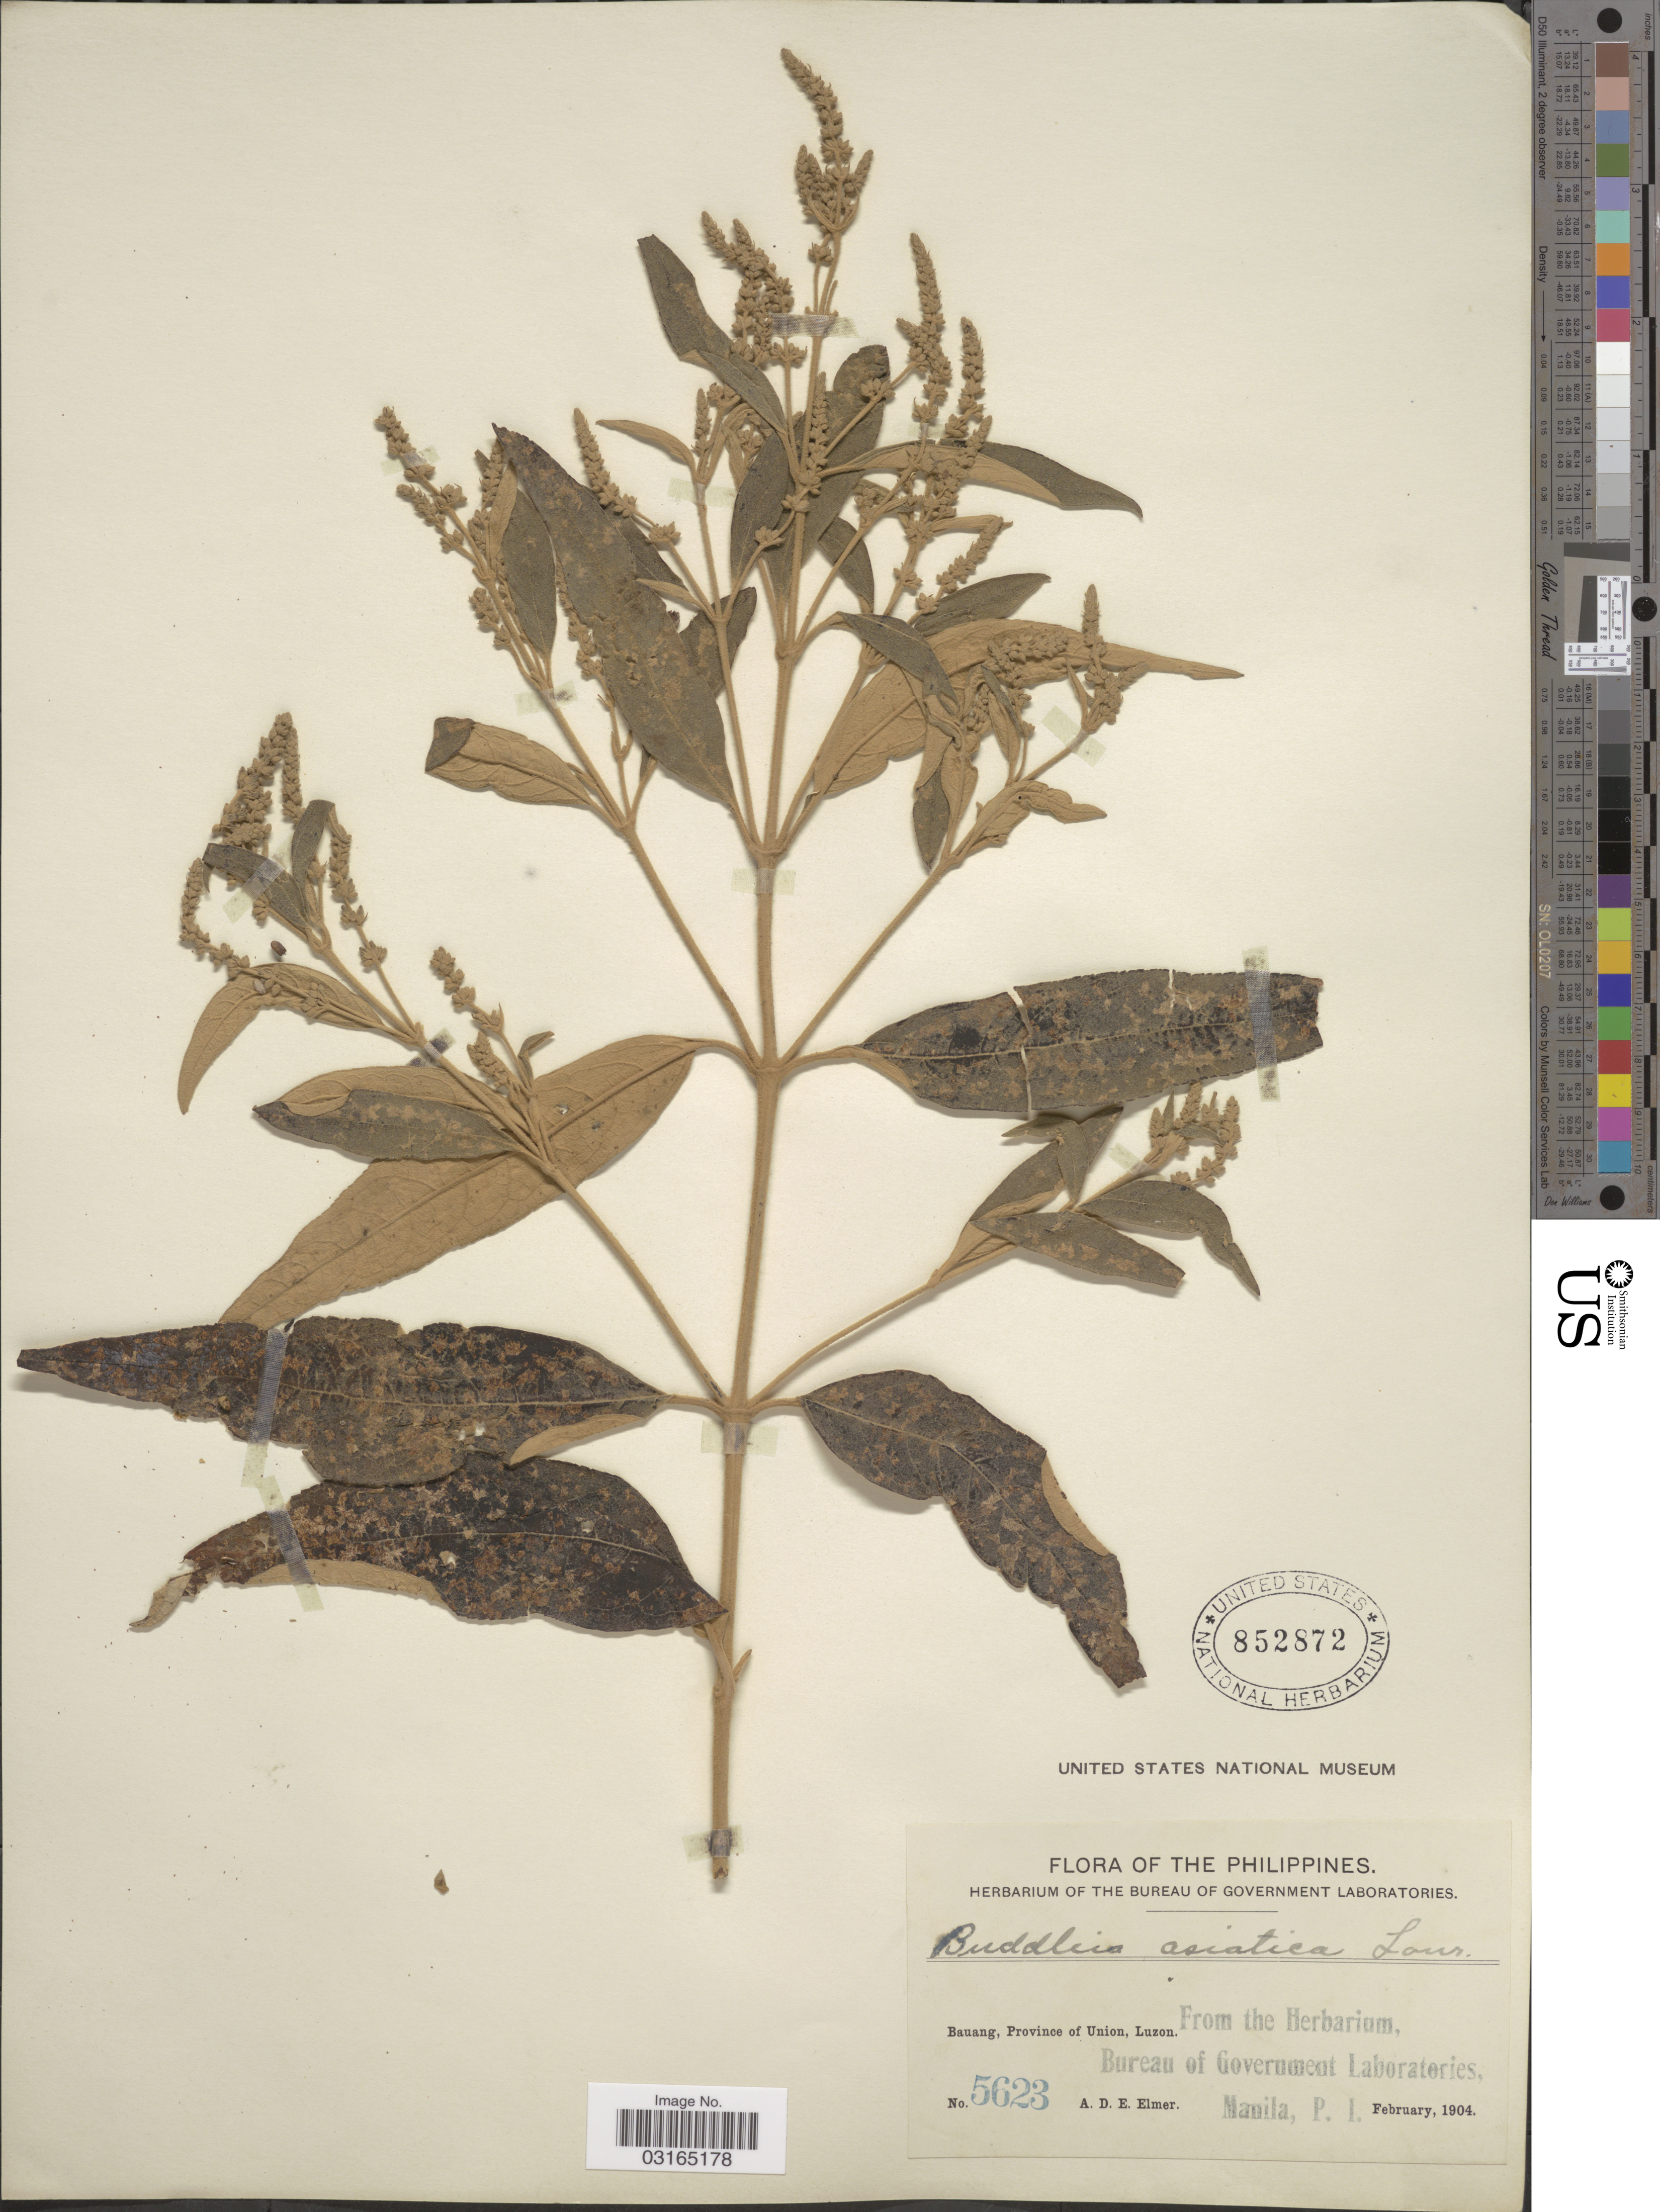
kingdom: Plantae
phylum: Tracheophyta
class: Magnoliopsida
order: Lamiales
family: Scrophulariaceae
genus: Buddleja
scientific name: Buddleja asiatica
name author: Lour.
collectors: A. D. E. Elmer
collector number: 5623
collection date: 1904-02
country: Philippines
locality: Bauang, Province of Union, Luzon.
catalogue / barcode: US 852872